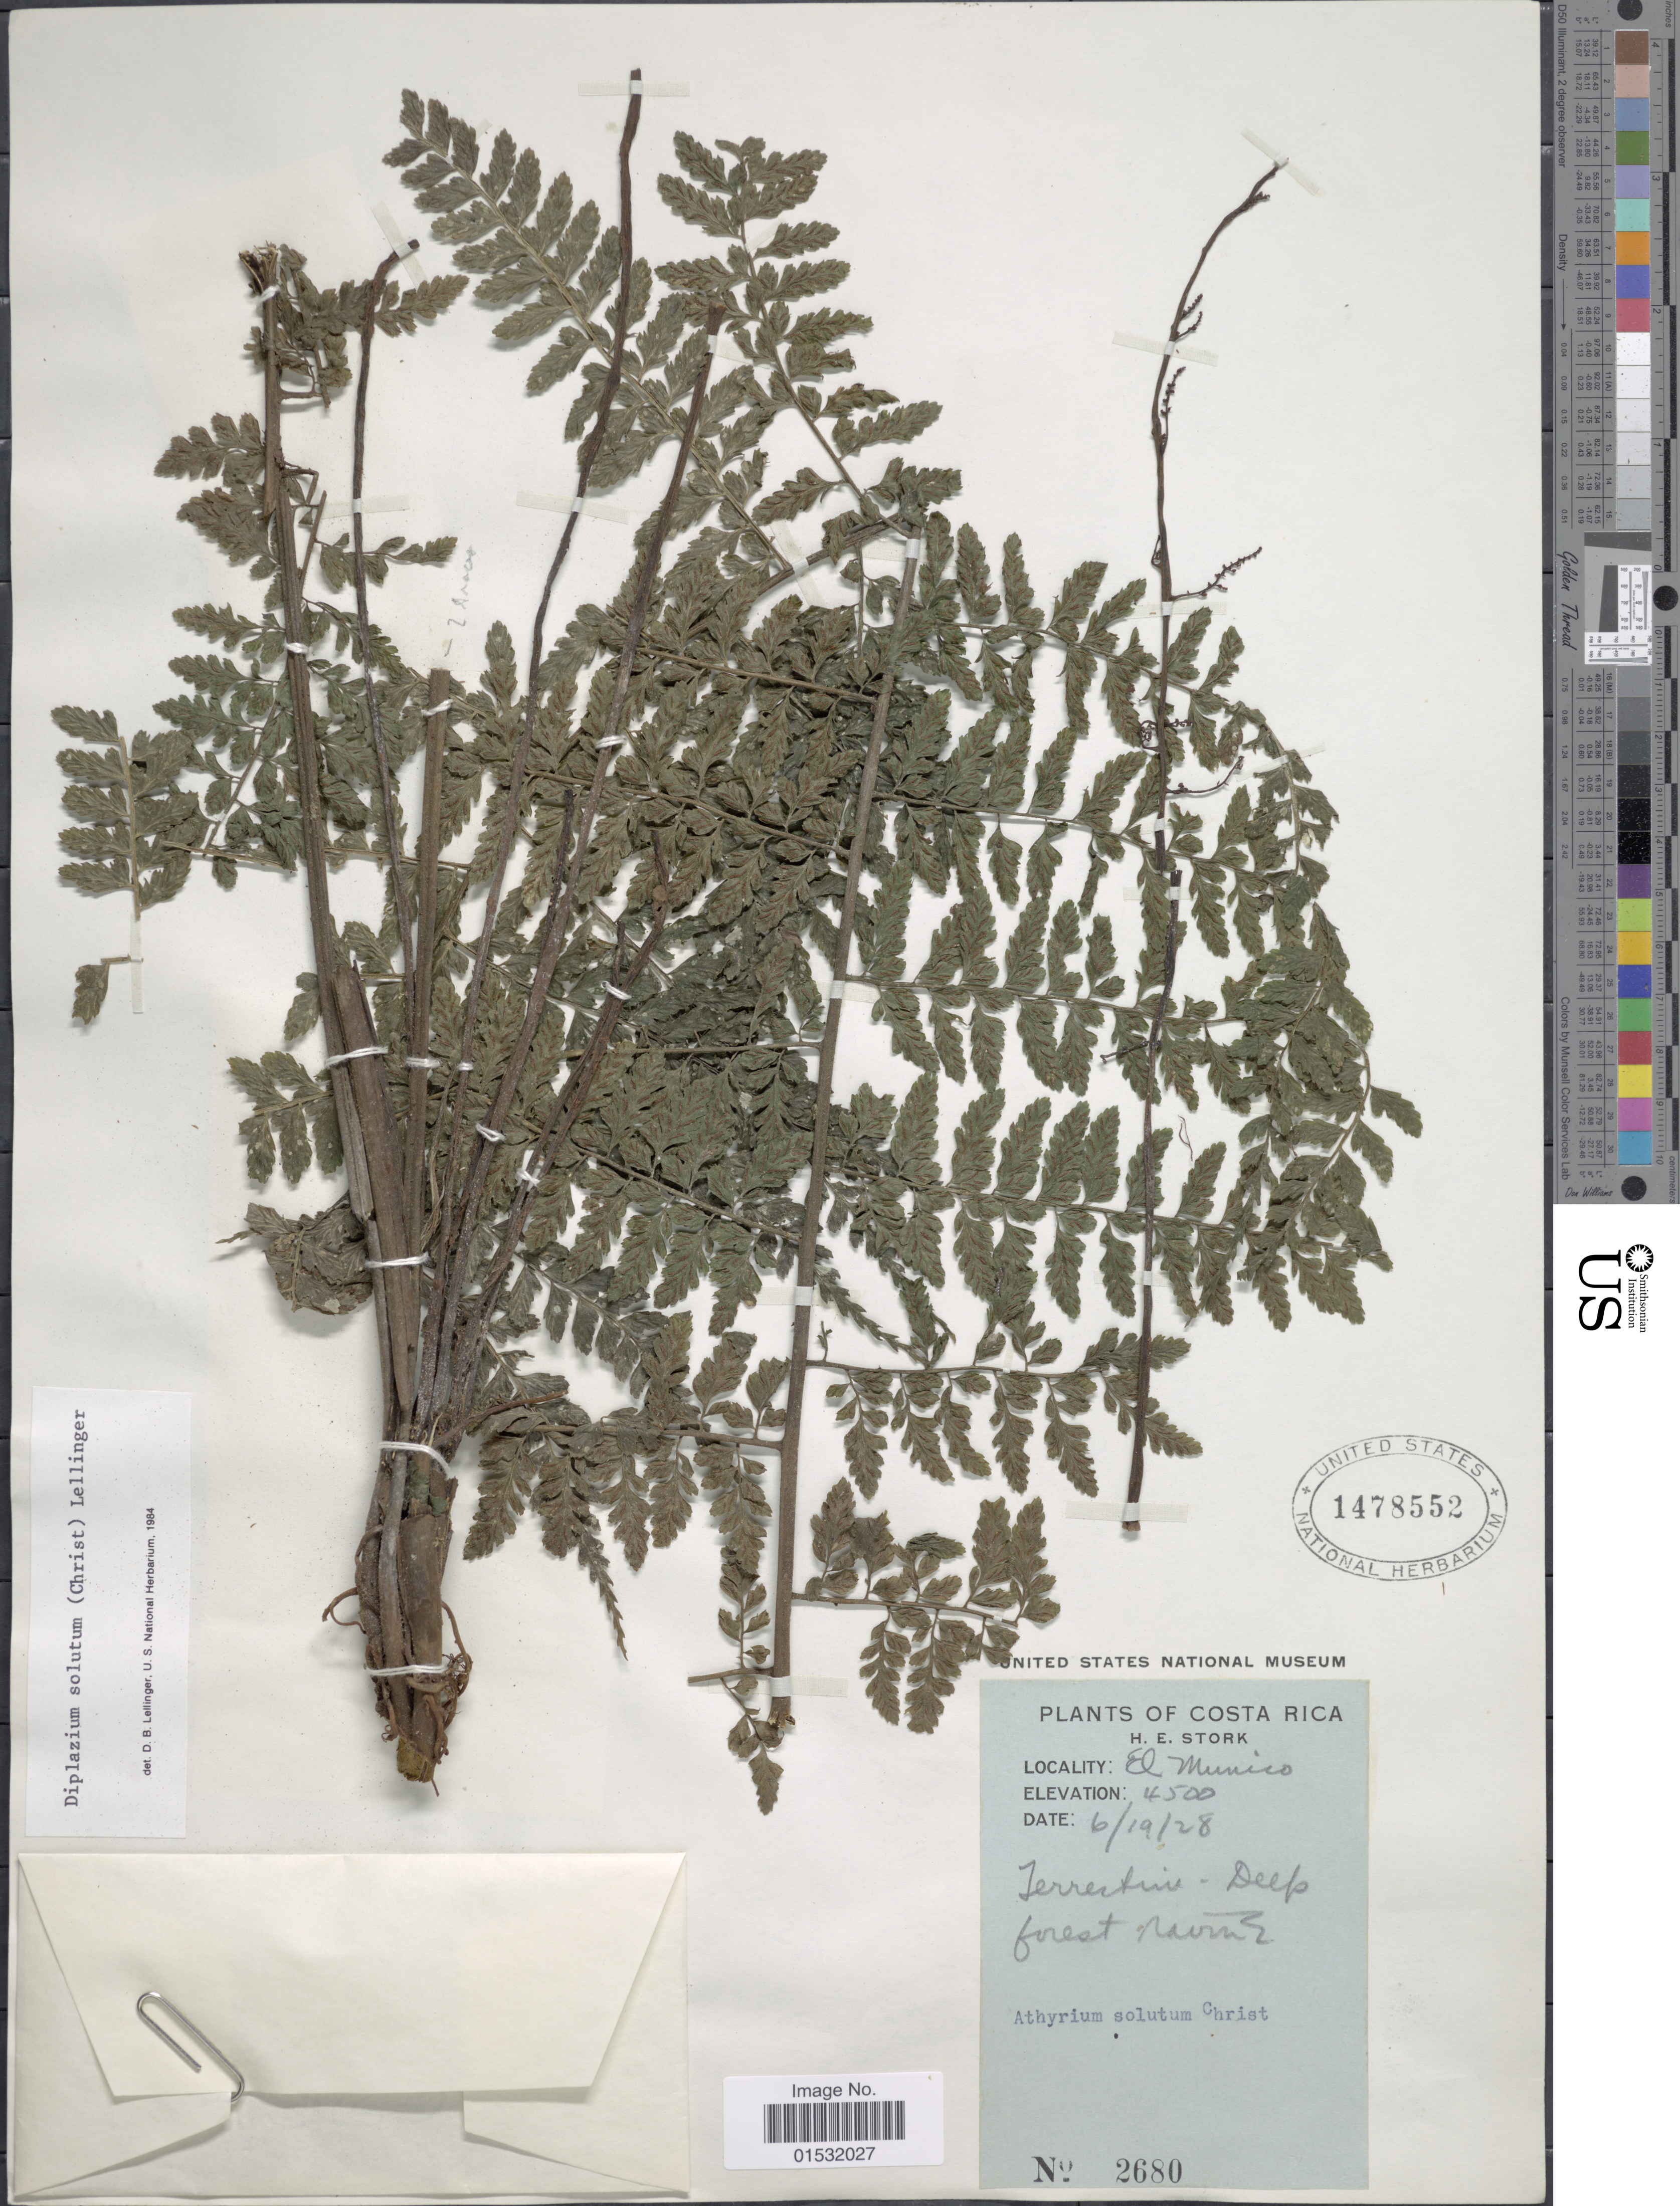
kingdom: Plantae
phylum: Tracheophyta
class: Polypodiopsida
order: Polypodiales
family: Athyriaceae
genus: Diplazium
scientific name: Diplazium solutum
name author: (Christ) Lellinger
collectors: H. E. Stork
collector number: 2680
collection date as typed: Transcribed d/m/y: 19/6/28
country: Costa Rica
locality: El Munico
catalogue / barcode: US 1478552